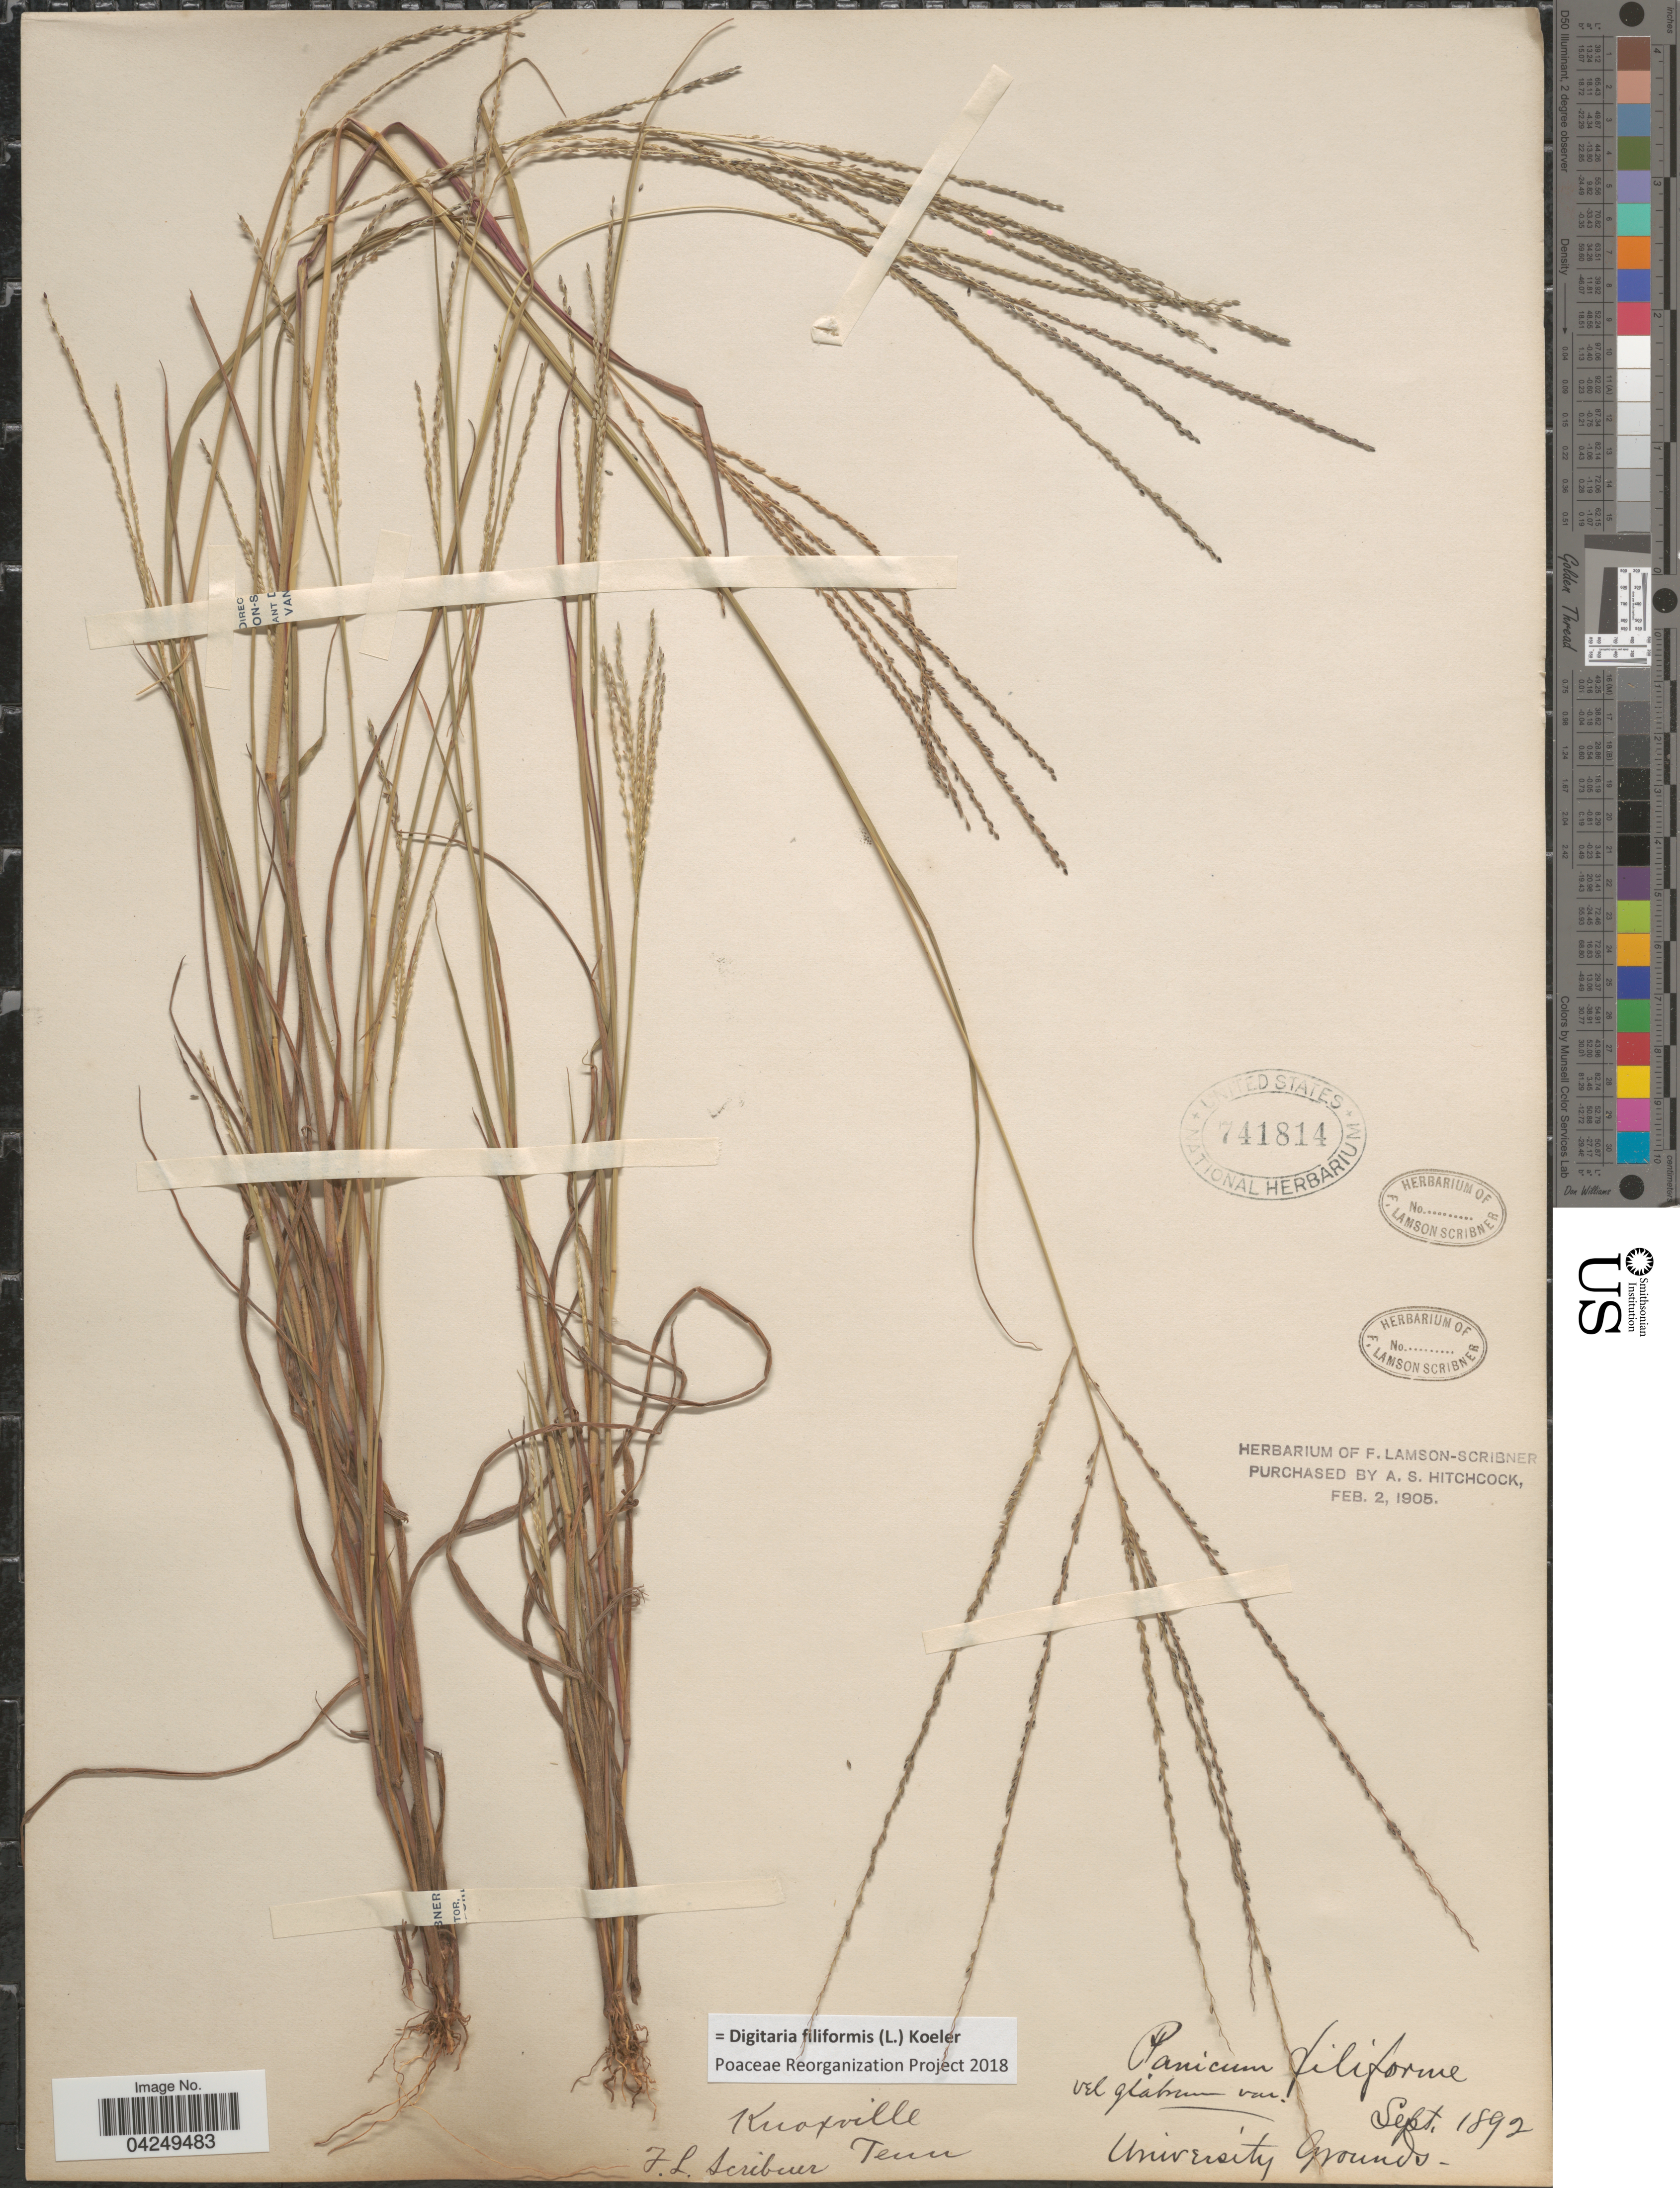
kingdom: Plantae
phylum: Tracheophyta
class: Liliopsida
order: Poales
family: Poaceae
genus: Digitaria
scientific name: Digitaria filiformis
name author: (L.) Koeler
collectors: F. Lamson-Scribner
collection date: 1892-09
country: United States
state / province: Tennessee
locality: Knoxville. University Grounds.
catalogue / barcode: US 741814